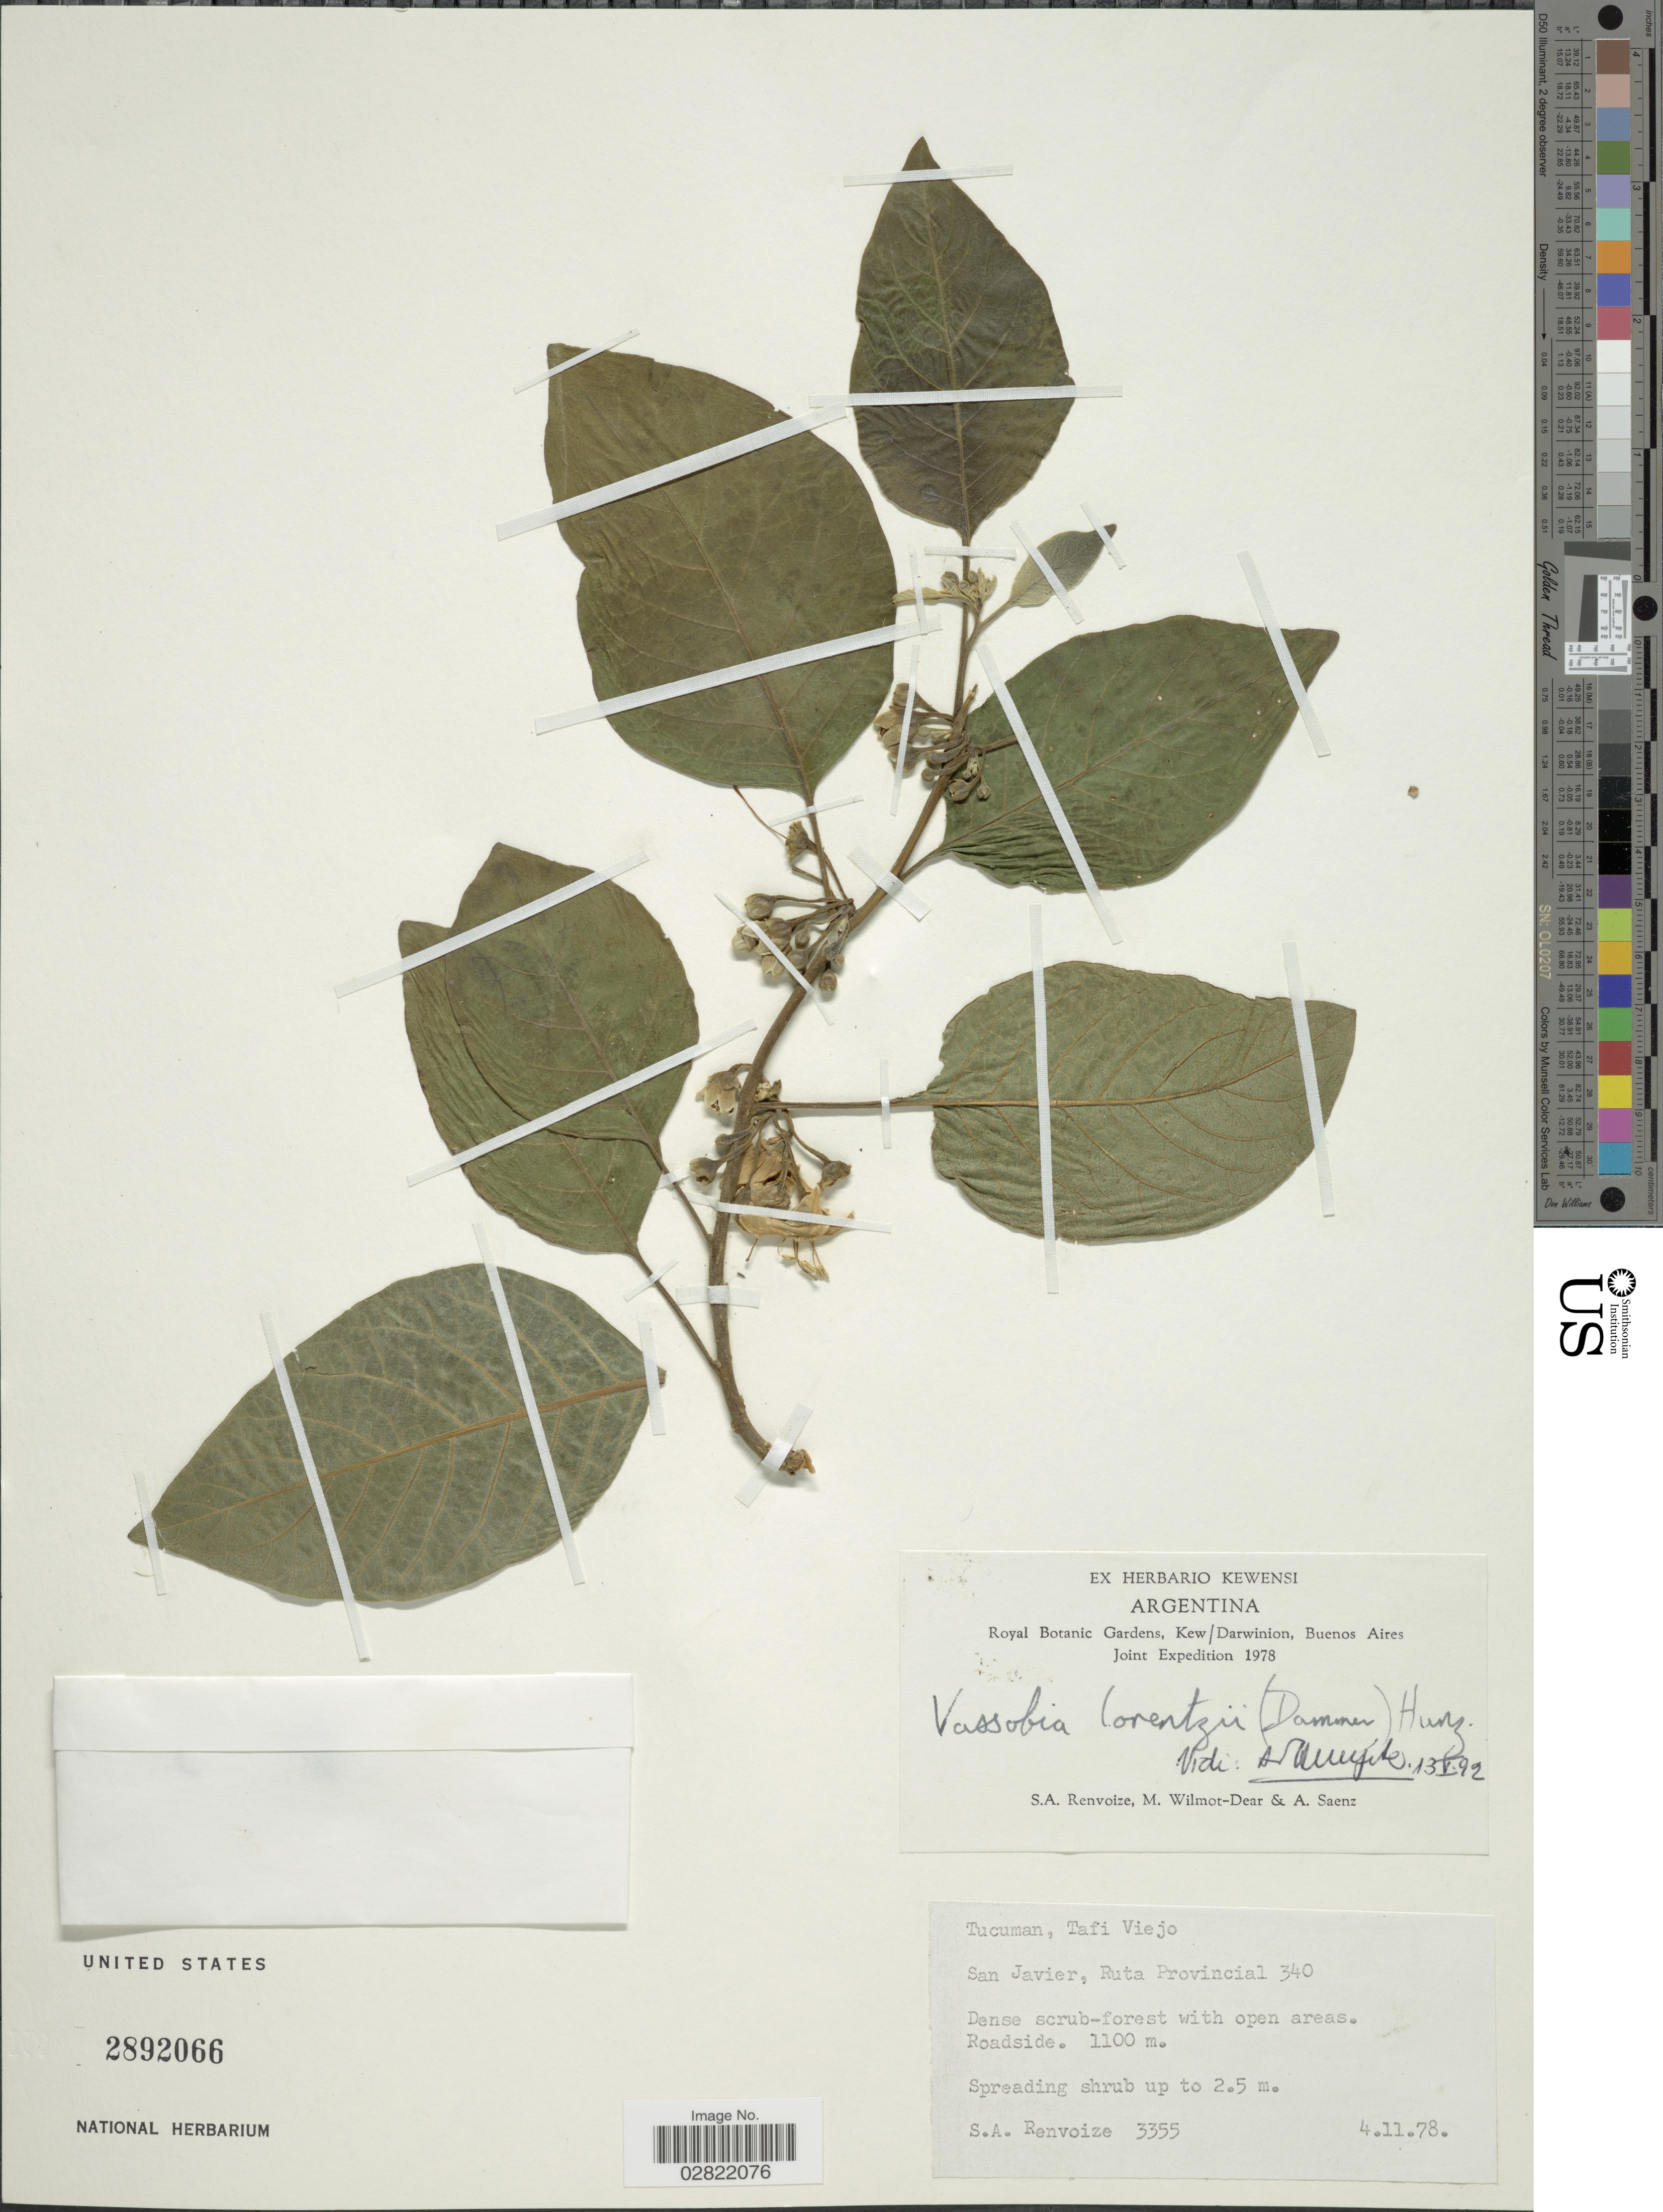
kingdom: Plantae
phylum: Tracheophyta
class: Magnoliopsida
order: Solanales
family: Solanaceae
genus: Vassobia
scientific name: Vassobia lorentzii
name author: (Dammer) Hunz.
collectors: S. A. Renvoize, M. Wilmot-Dear & A. Saenz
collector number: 3355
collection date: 1978-11-04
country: Argentina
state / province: Tucuman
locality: Tucuman, Tafi Viejo, San Javier, Ruta Provincial 340.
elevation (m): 1100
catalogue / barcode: US 2892066